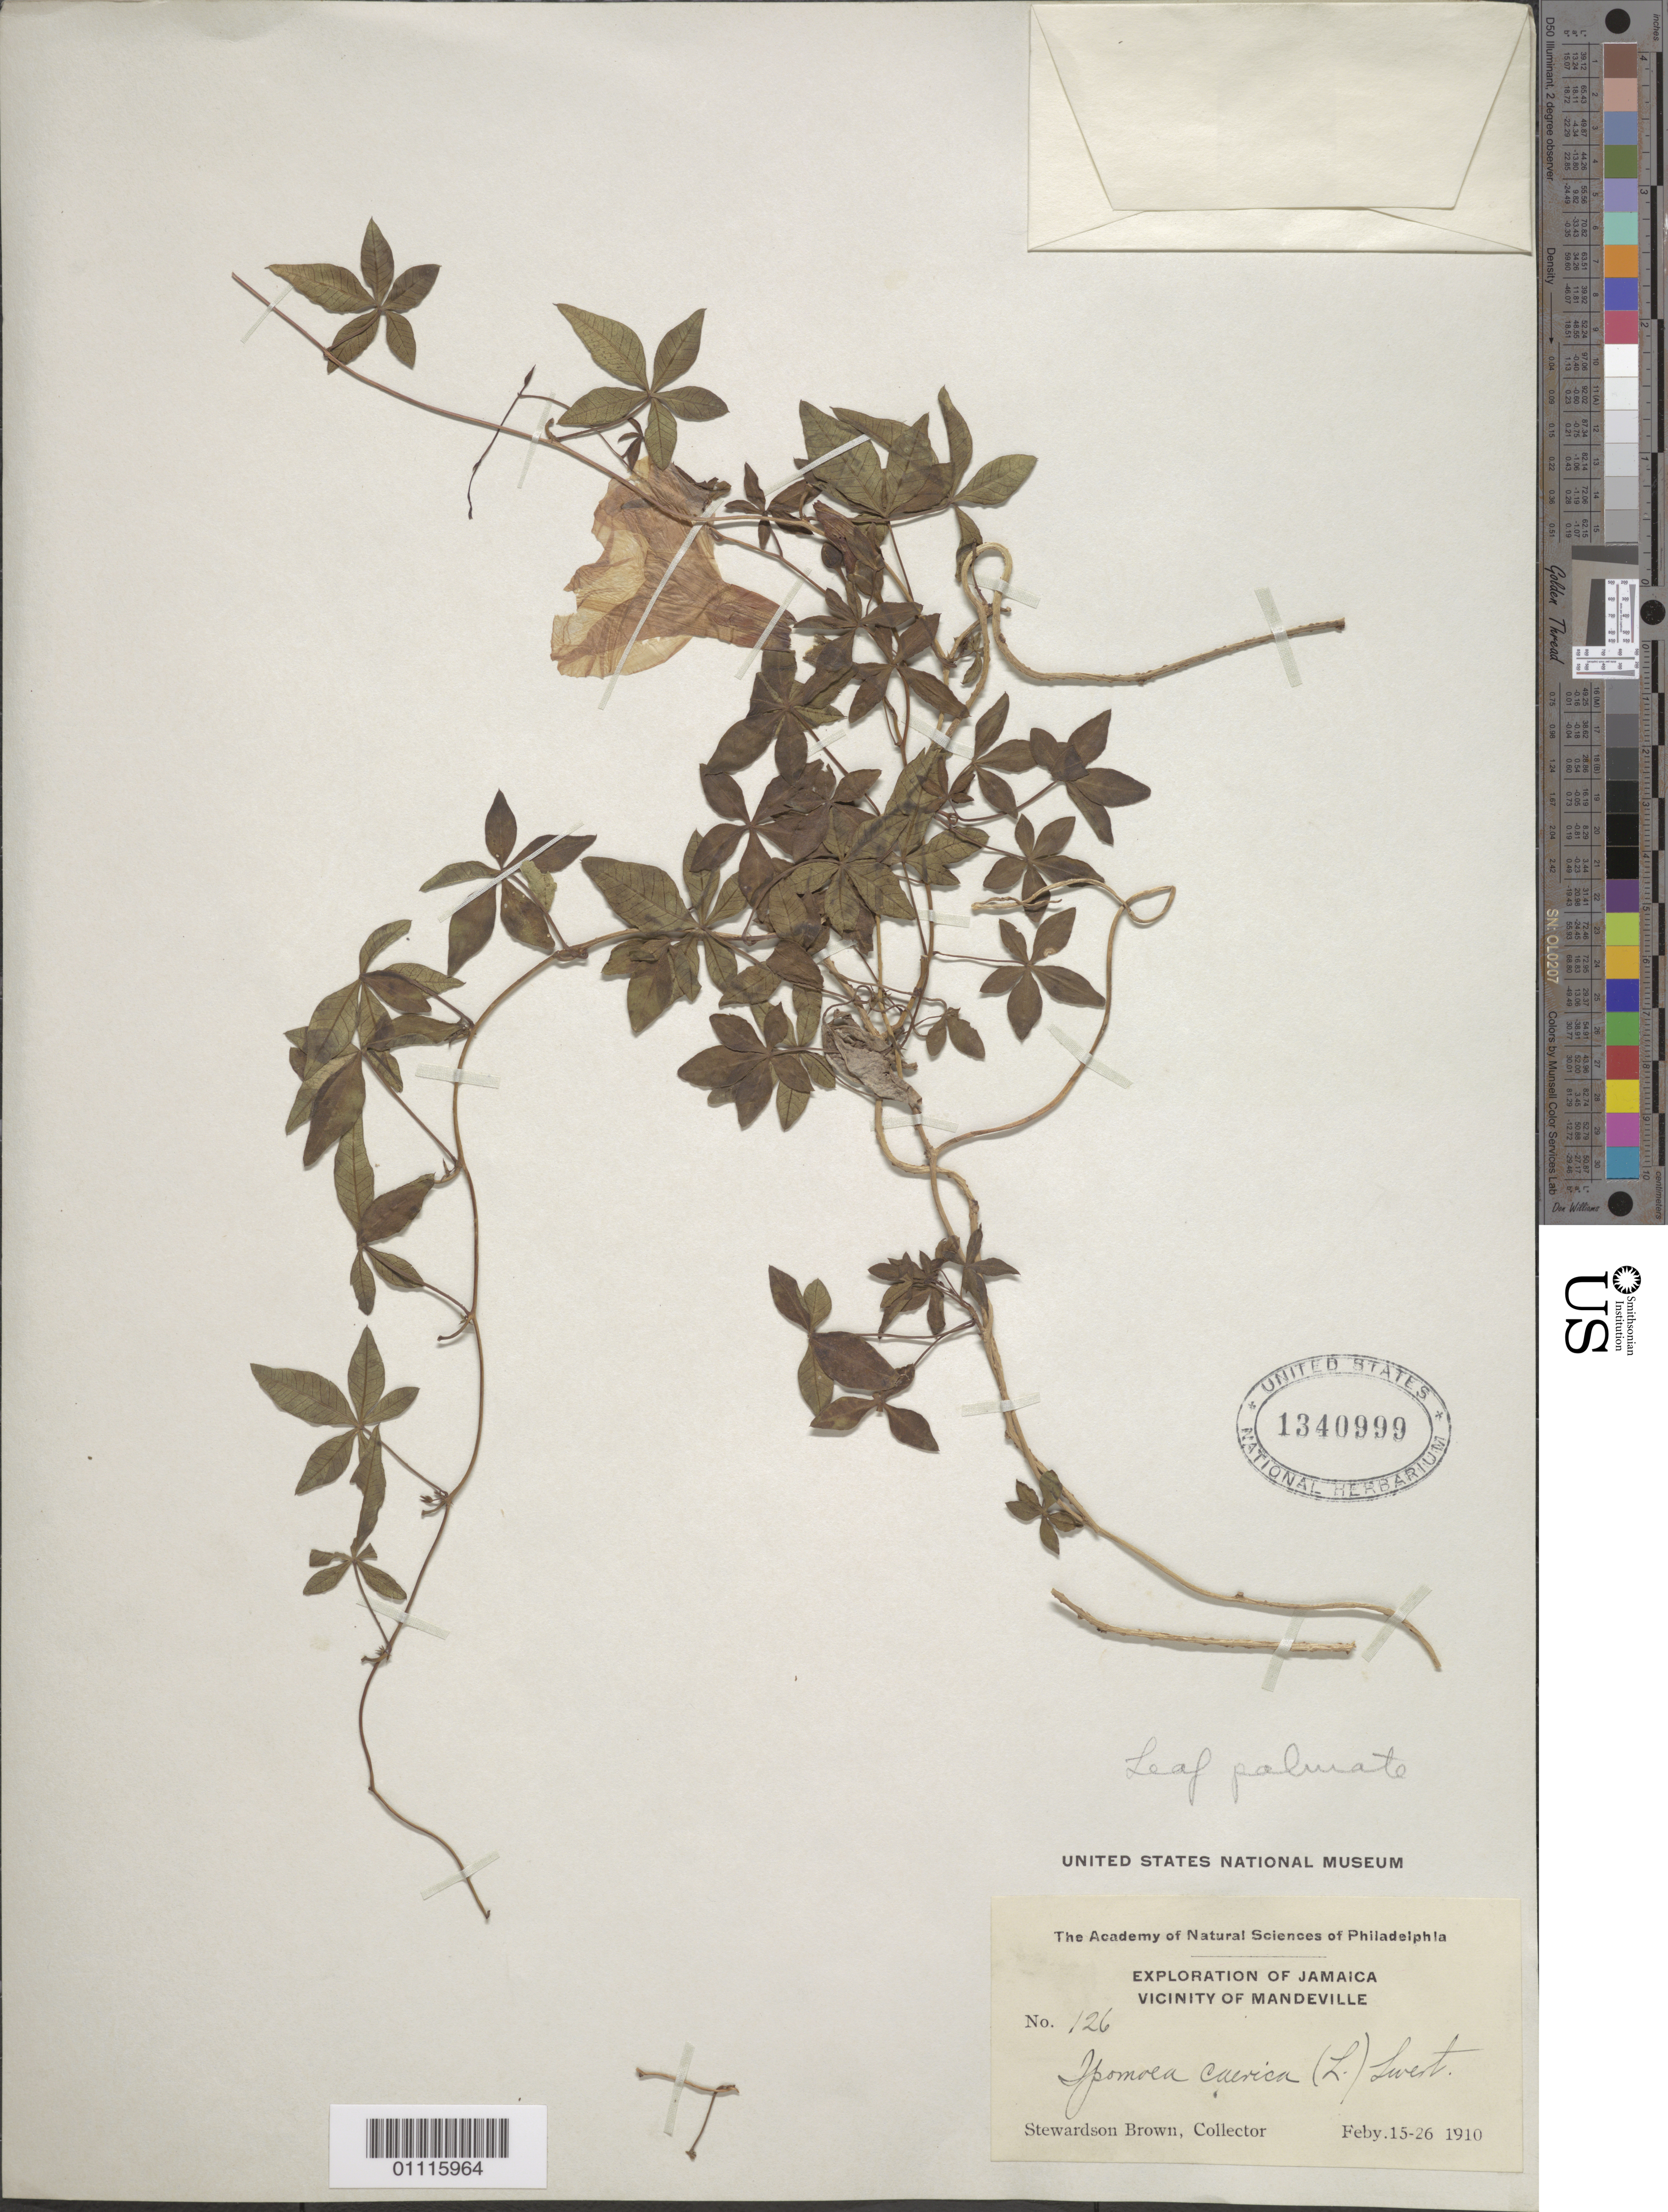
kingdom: Plantae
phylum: Tracheophyta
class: Magnoliopsida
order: Solanales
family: Convolvulaceae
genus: Ipomoea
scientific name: Ipomoea cairica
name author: (L.) Sweet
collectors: S. Brown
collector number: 126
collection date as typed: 15 Feb 1910 to 26 Feb 1910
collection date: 1910-02-15/1910-02-26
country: Jamaica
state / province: Manchester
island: Jamaica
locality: Vicinity of Mandeville.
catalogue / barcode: US 1340999